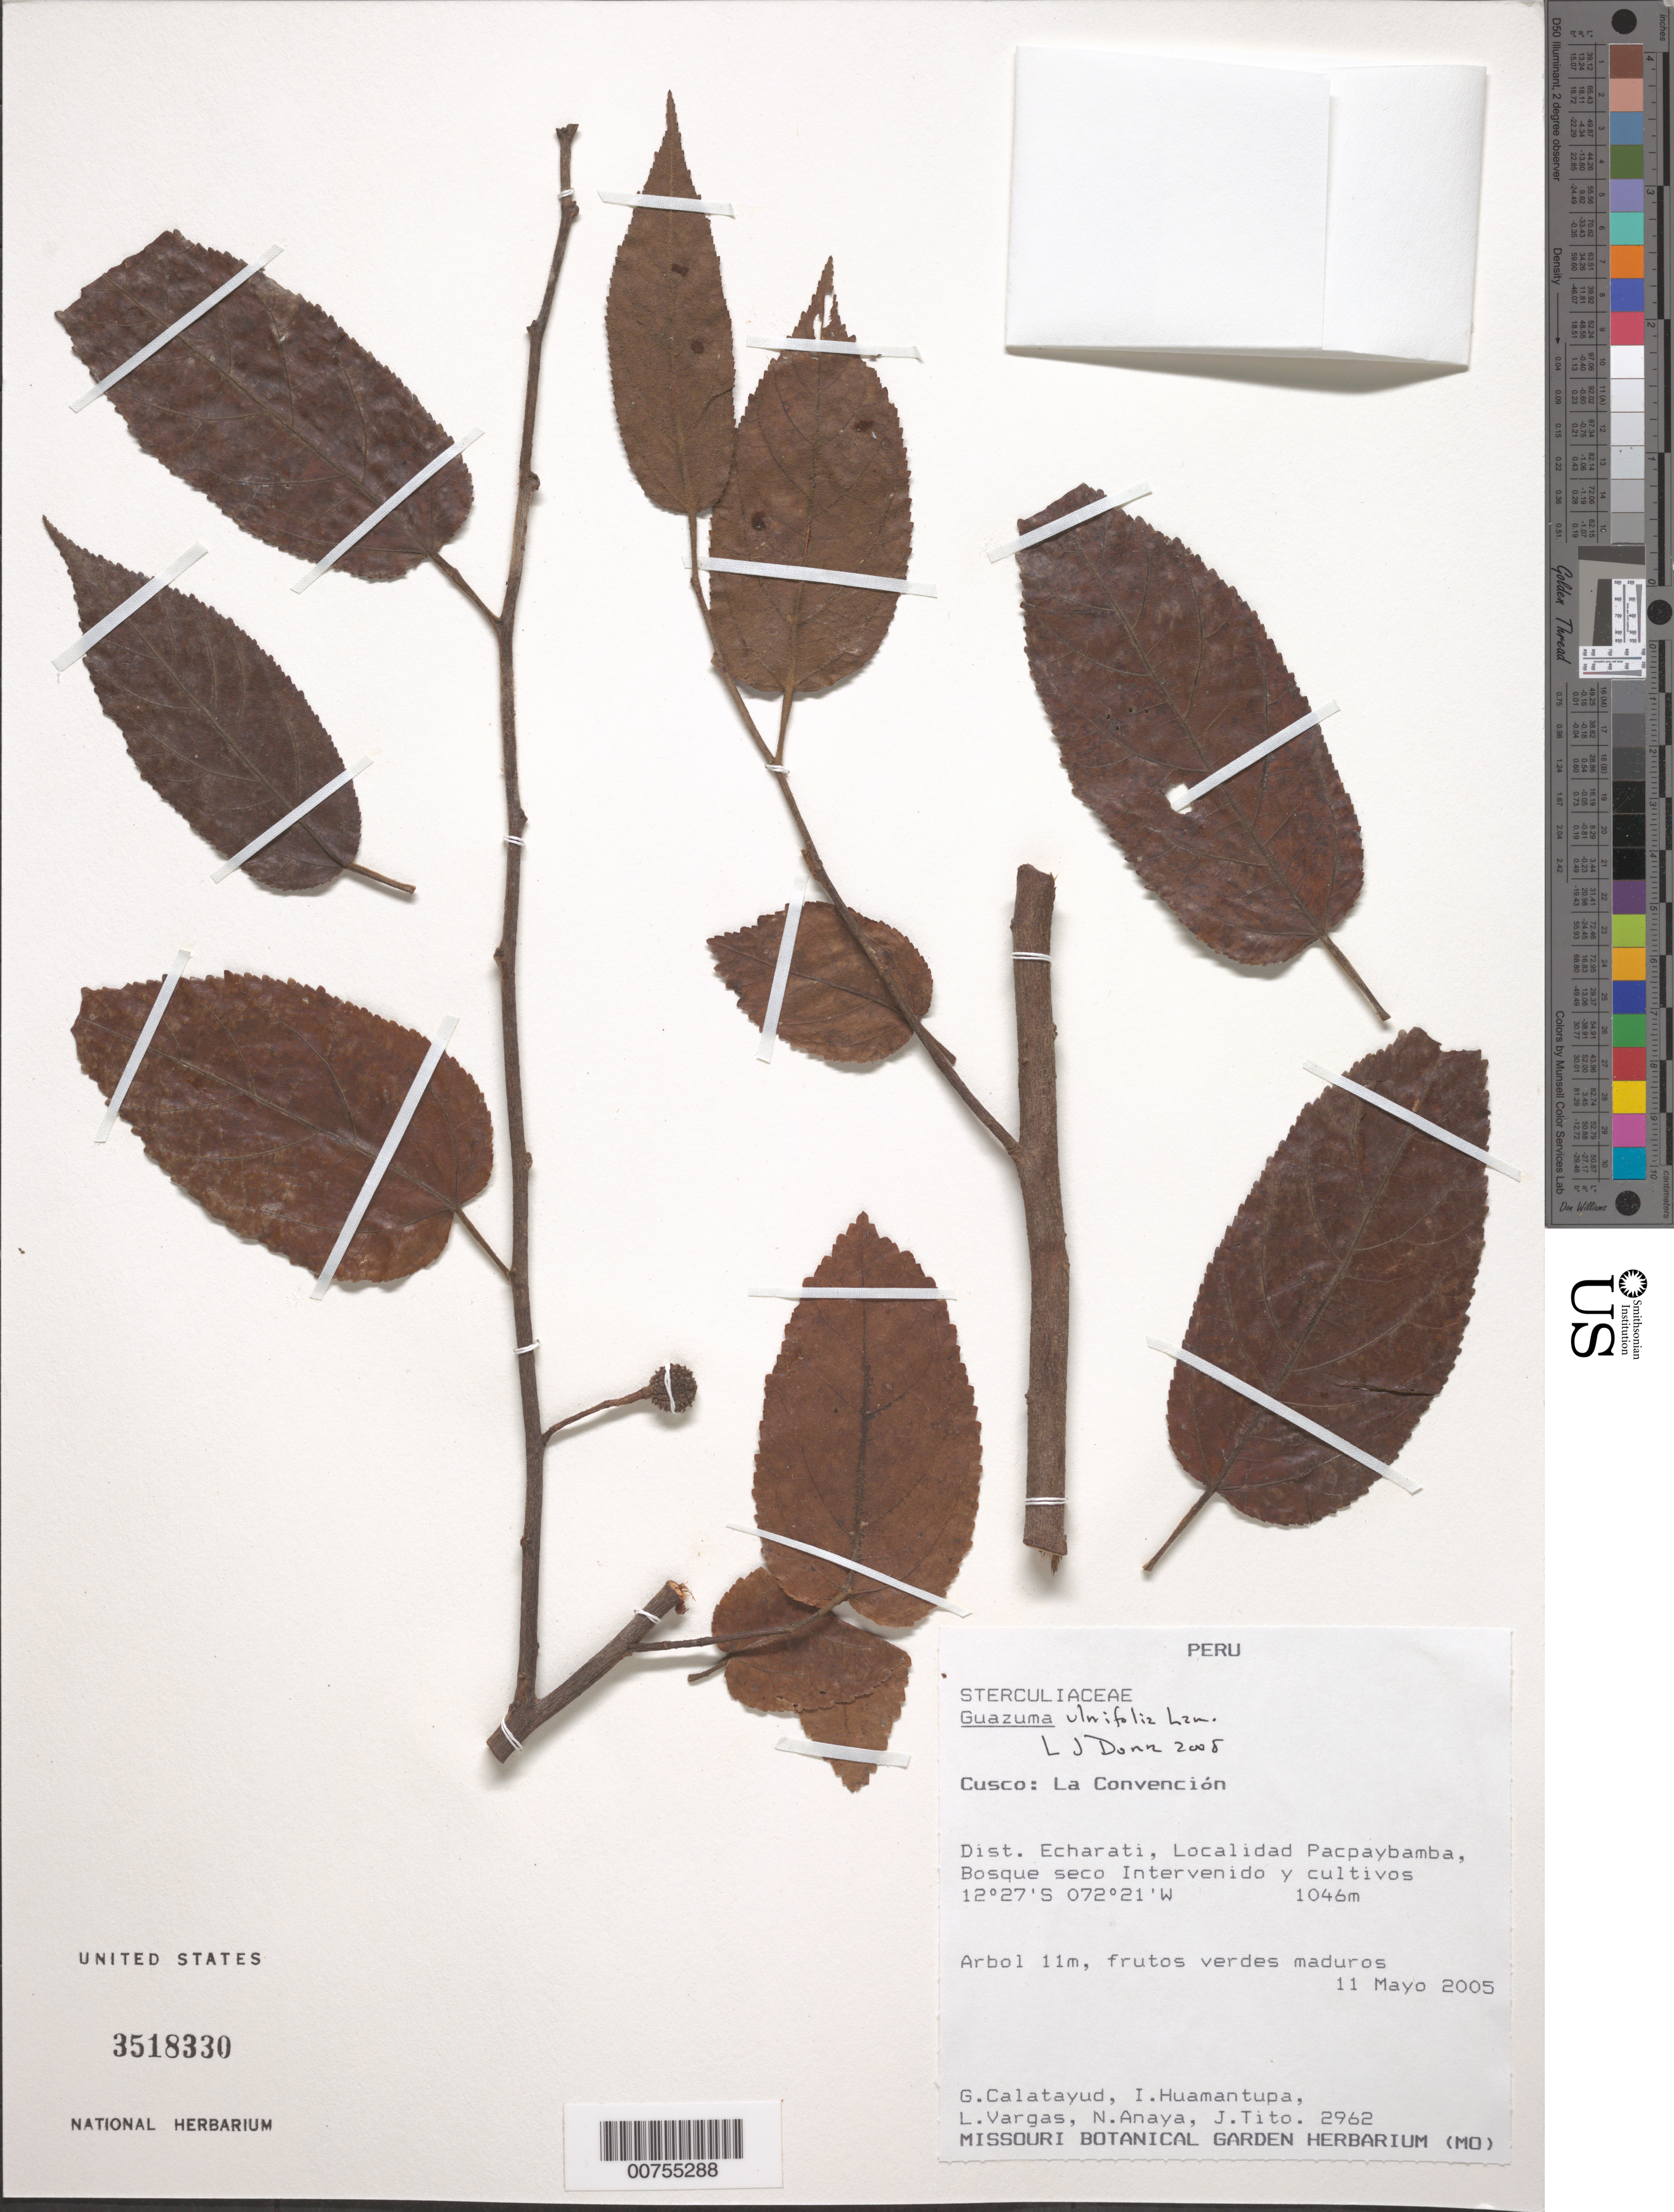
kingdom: Plantae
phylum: Tracheophyta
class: Magnoliopsida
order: Malvales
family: Malvaceae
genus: Guazuma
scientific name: Guazuma ulmifolia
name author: Lam.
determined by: Dorr, L. J., (BOT), Smithsonian Institution - National Museum of Natural History (UNITED STATES)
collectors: G. Calatayud, I. Huamantupa, L. Vargas, N. Anaya & J. Tito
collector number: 2962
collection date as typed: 11 May 2005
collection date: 2005-05-11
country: Peru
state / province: Cusco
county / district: La Convención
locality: Dist. Echarati, Localidad Pacpaybamba.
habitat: Bosque seco Intervenido y cultivos.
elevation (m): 1046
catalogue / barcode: US 3518330